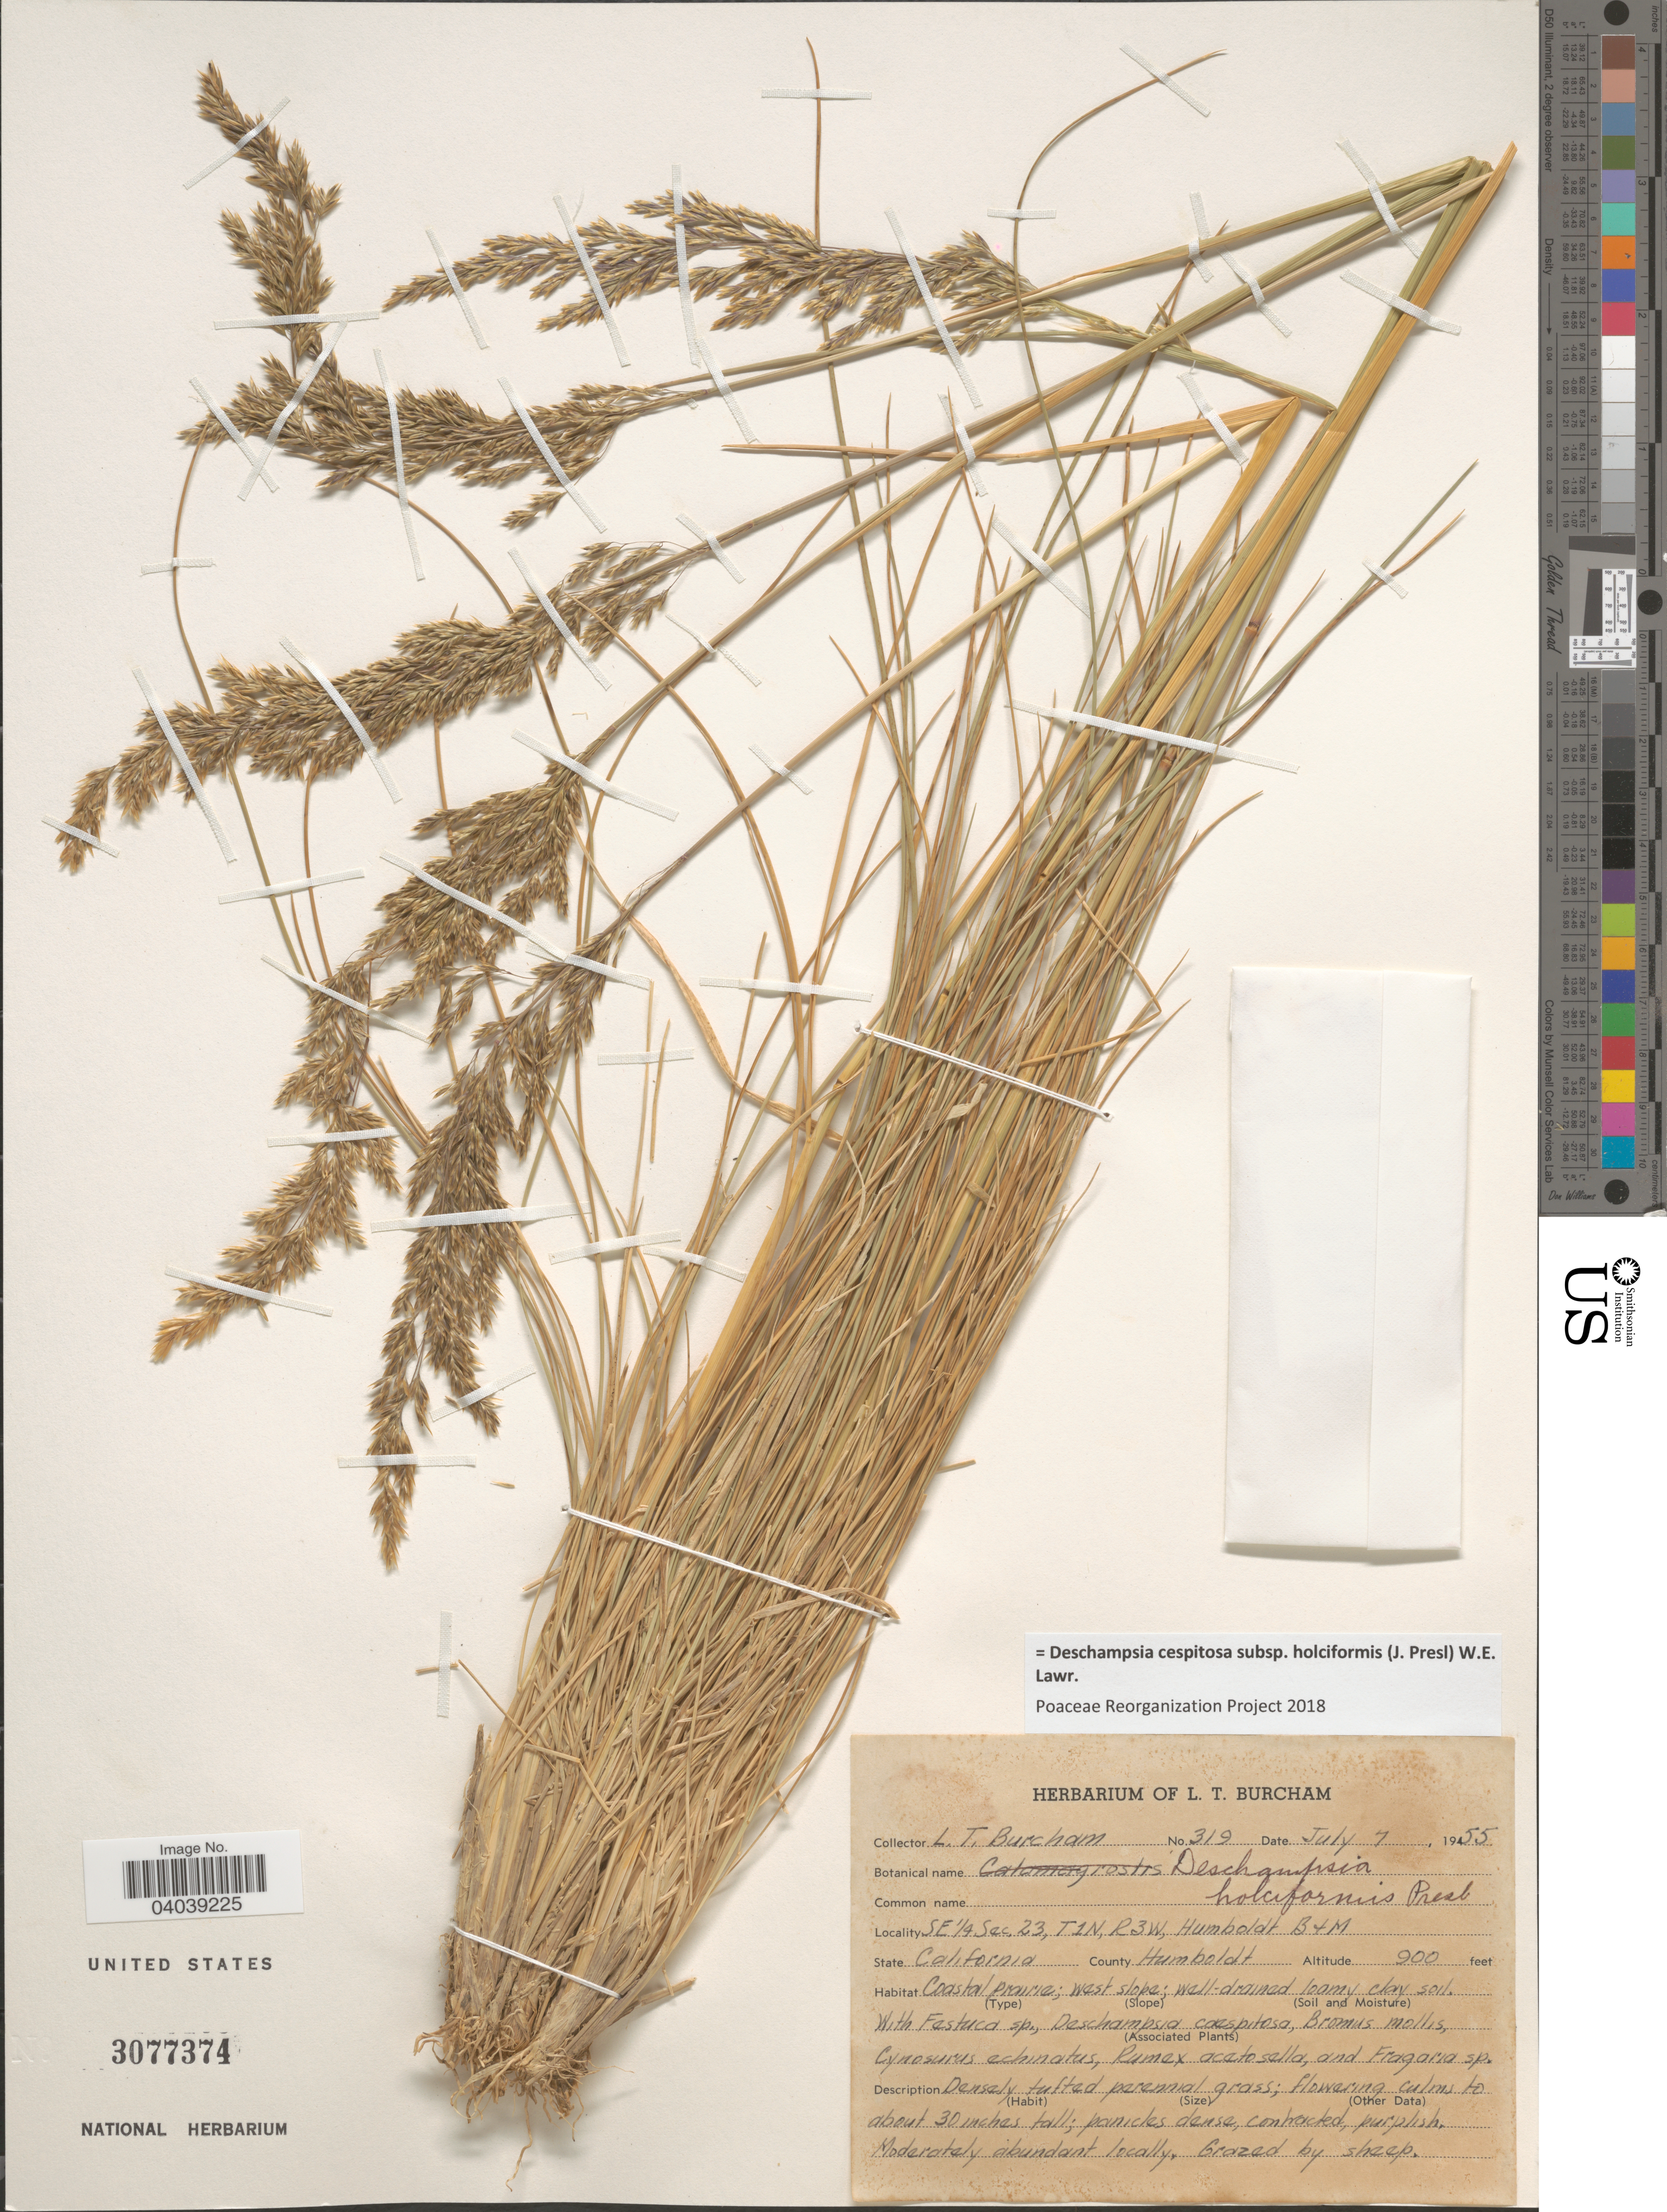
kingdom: Plantae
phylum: Tracheophyta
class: Liliopsida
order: Poales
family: Poaceae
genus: Deschampsia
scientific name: Deschampsia cespitosa subsp. holciformis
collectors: L. Burcham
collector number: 319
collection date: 1955-07-07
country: United States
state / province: California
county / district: Humboldt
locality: SE ¼ sec. 23, T1N, R3W, Humboldt B+M. County Humboldt.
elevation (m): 274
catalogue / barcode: US 3077374